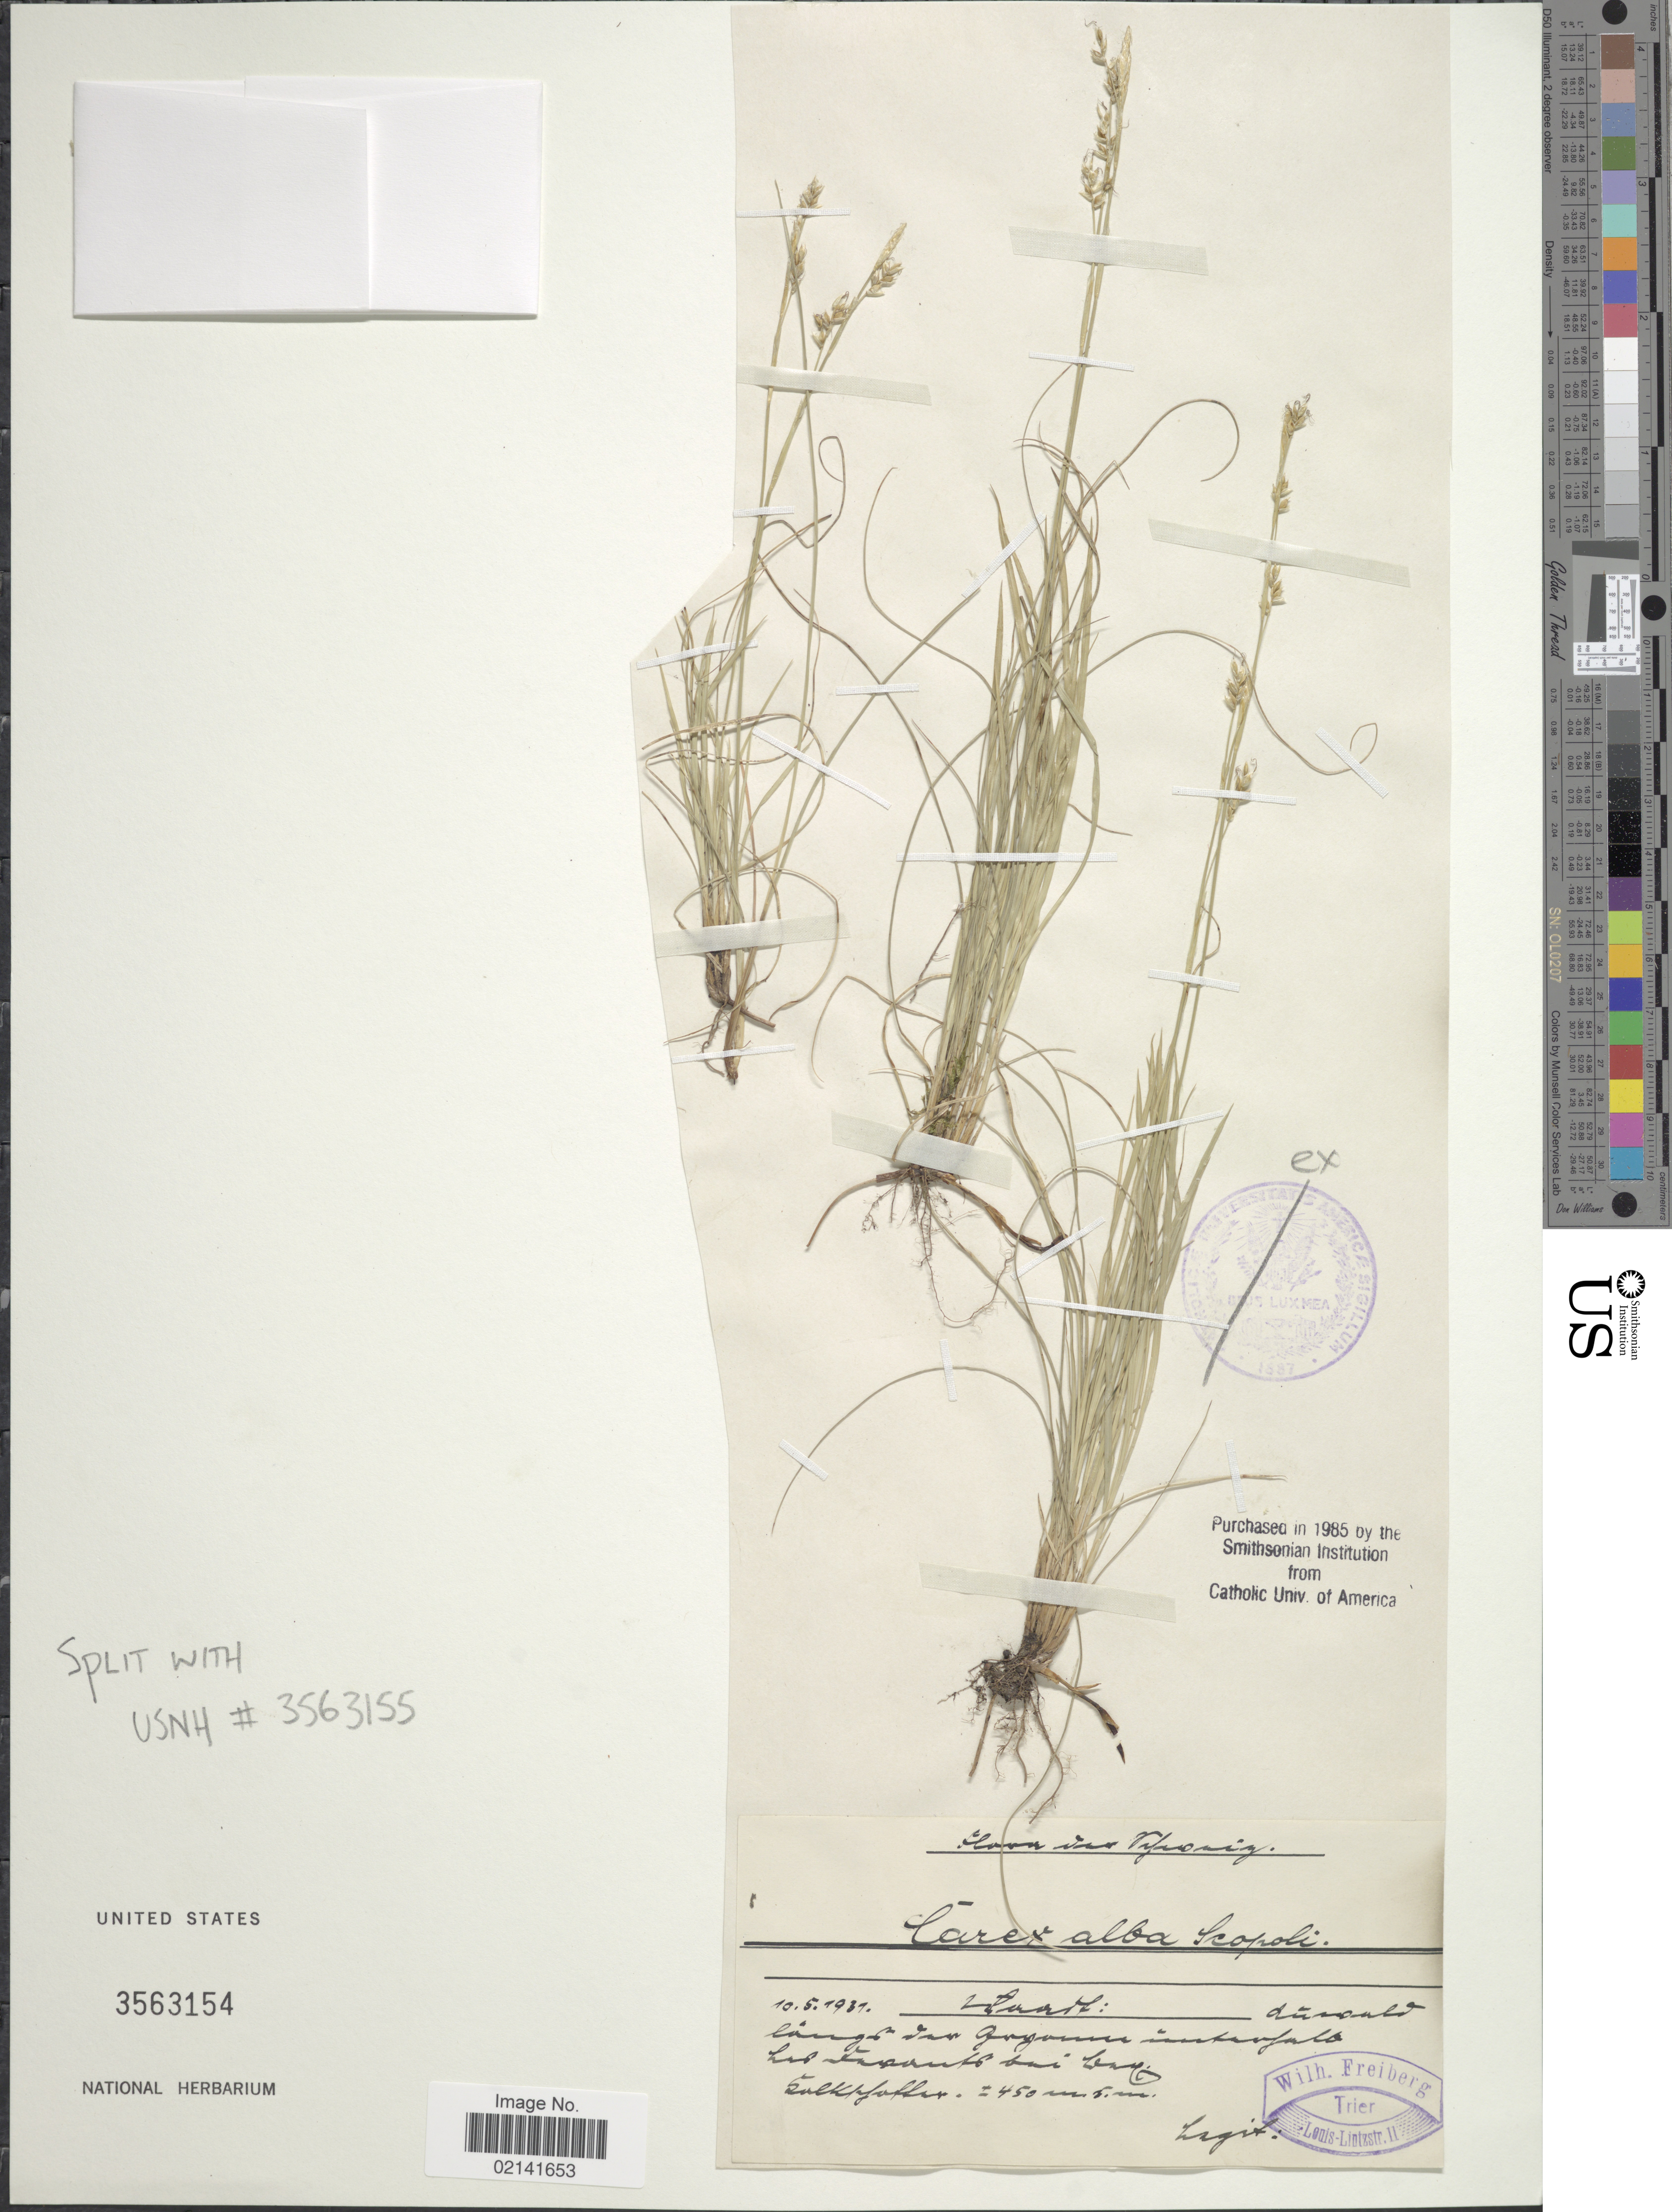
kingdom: Plantae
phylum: Tracheophyta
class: Liliopsida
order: Poales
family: Cyperaceae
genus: Carex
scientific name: Carex alba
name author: Scop.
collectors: W. Freiberg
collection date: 1931-05-10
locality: Von Rifiomig[interpreted], [illegible text]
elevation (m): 450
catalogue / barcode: US 3563154